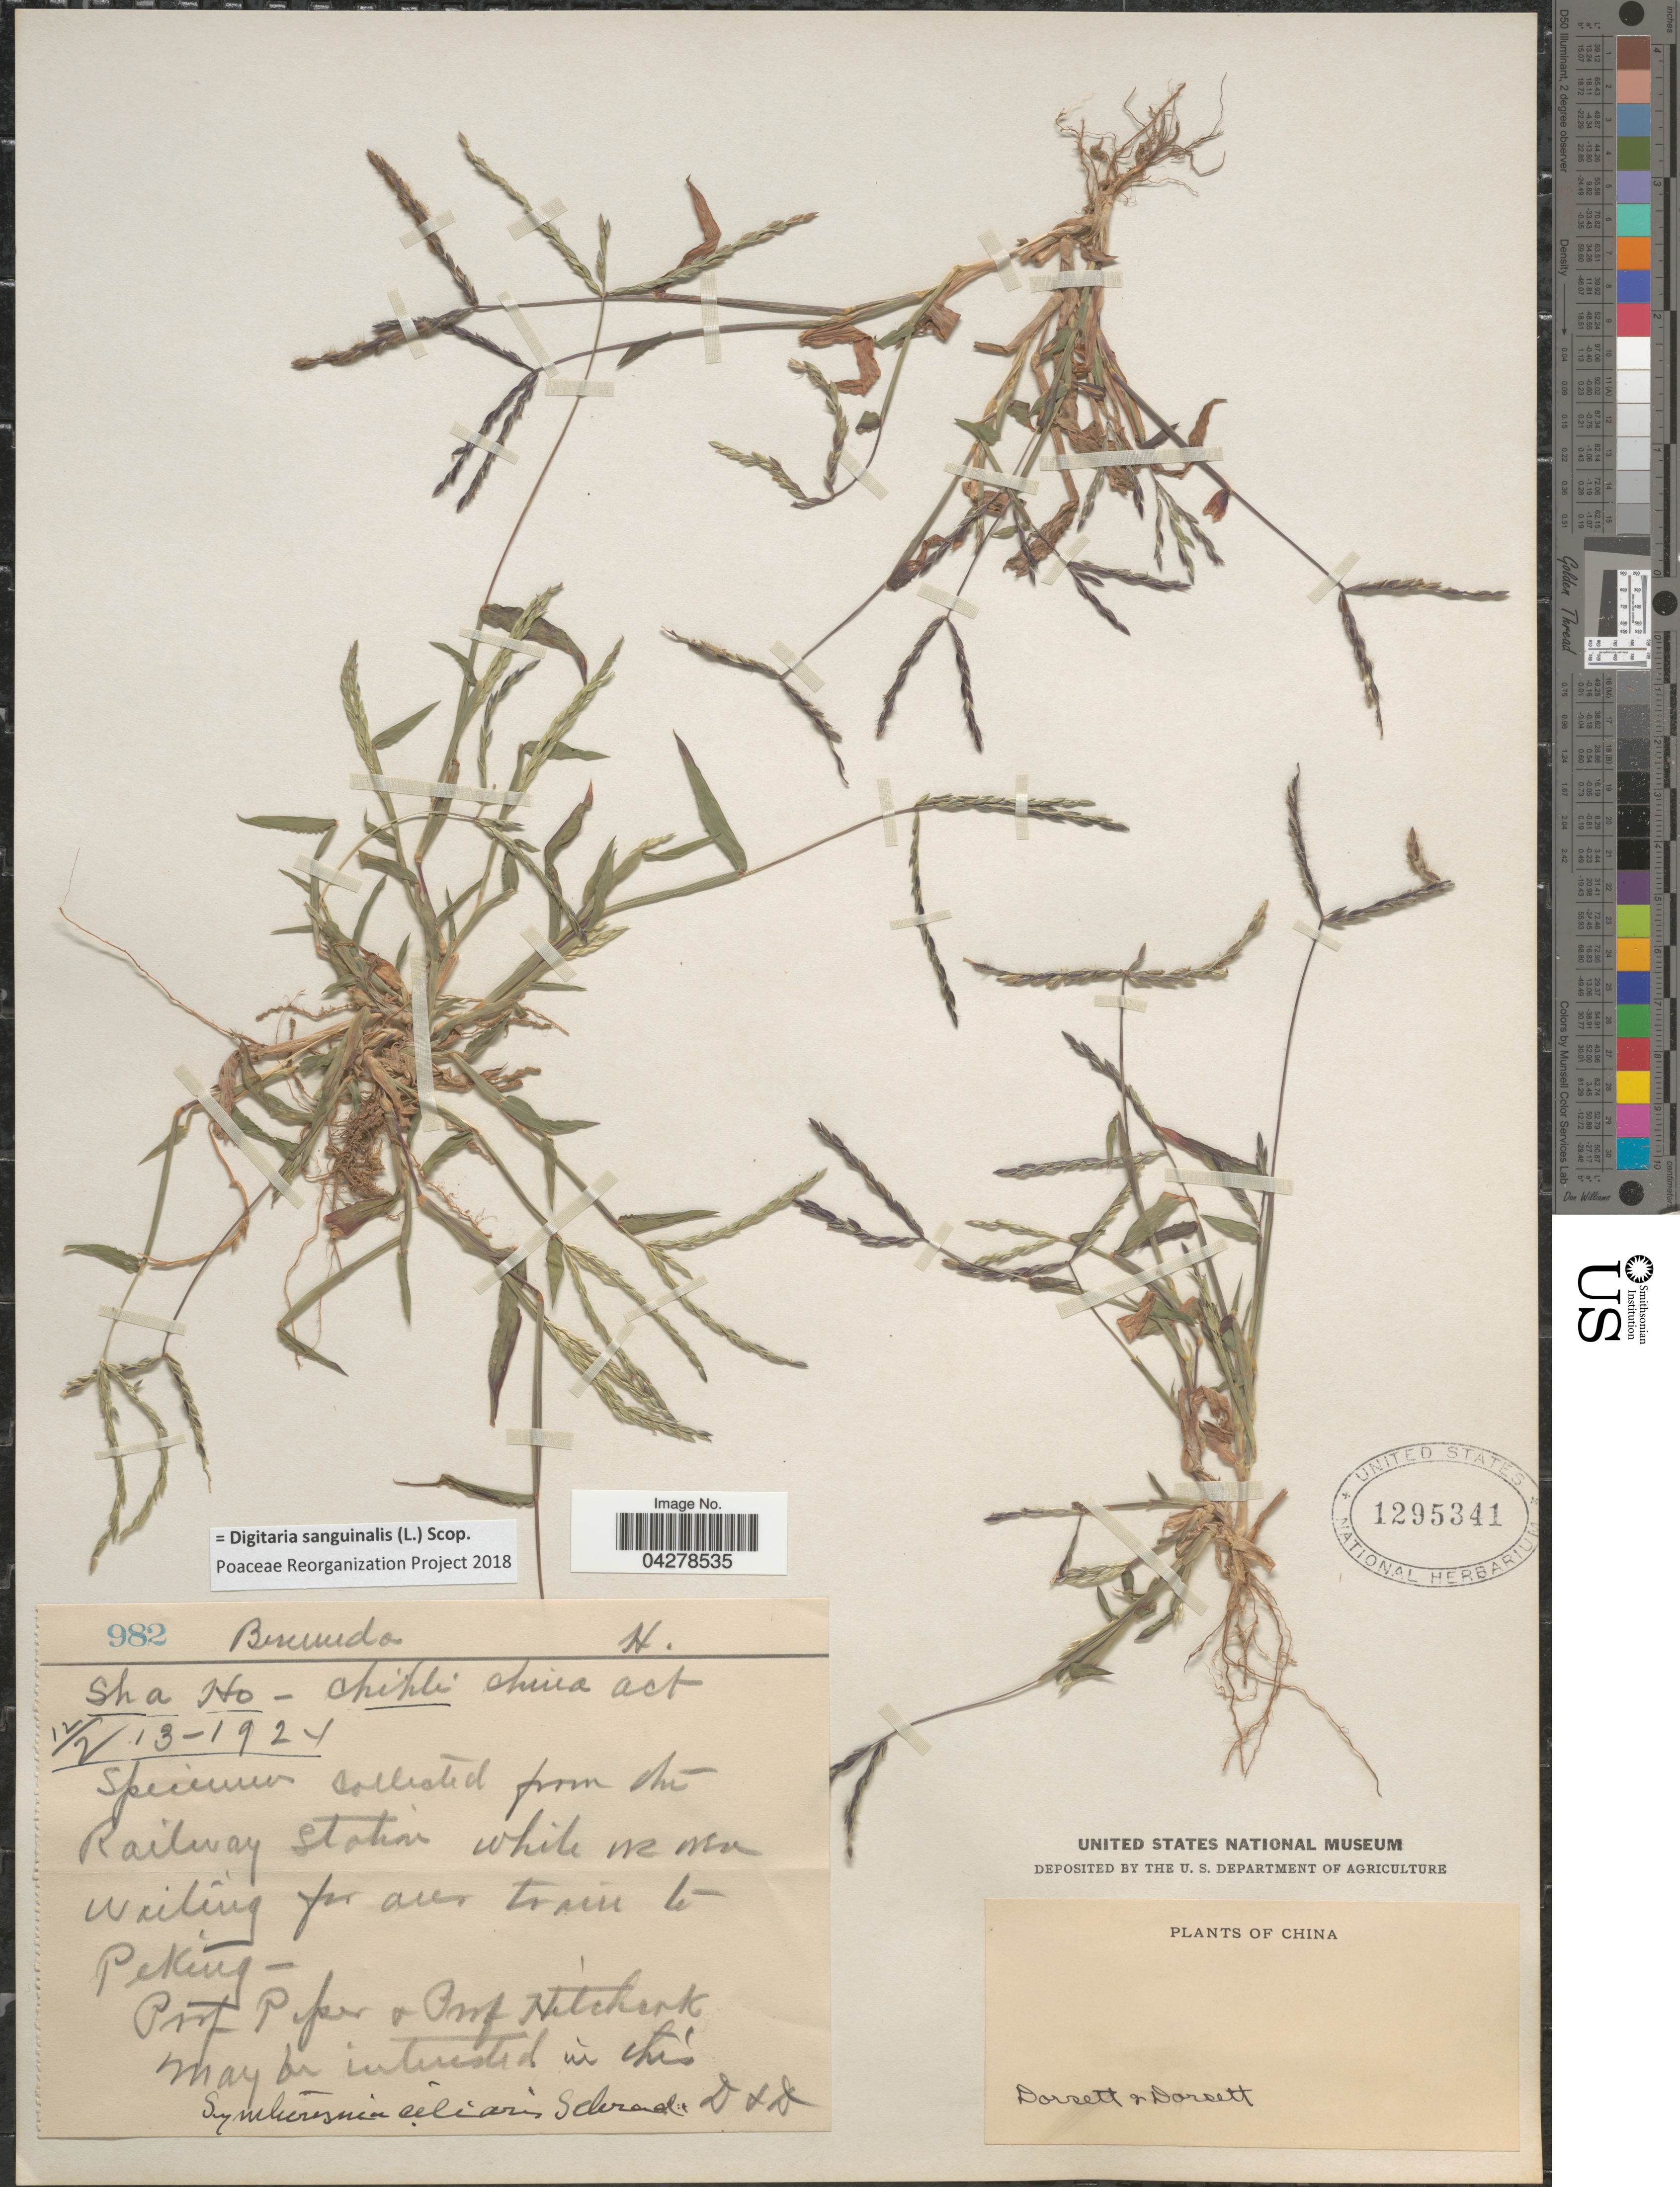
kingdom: Plantae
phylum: Tracheophyta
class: Liliopsida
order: Poales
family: Poaceae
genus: Digitaria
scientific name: Digitaria sanguinalis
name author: (L.) Scop.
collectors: -- Dorsett & -- Dorsett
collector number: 982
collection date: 1924-02-12/1924-02-13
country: China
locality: Sha Ho - Chihli china act.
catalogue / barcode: US 1295341